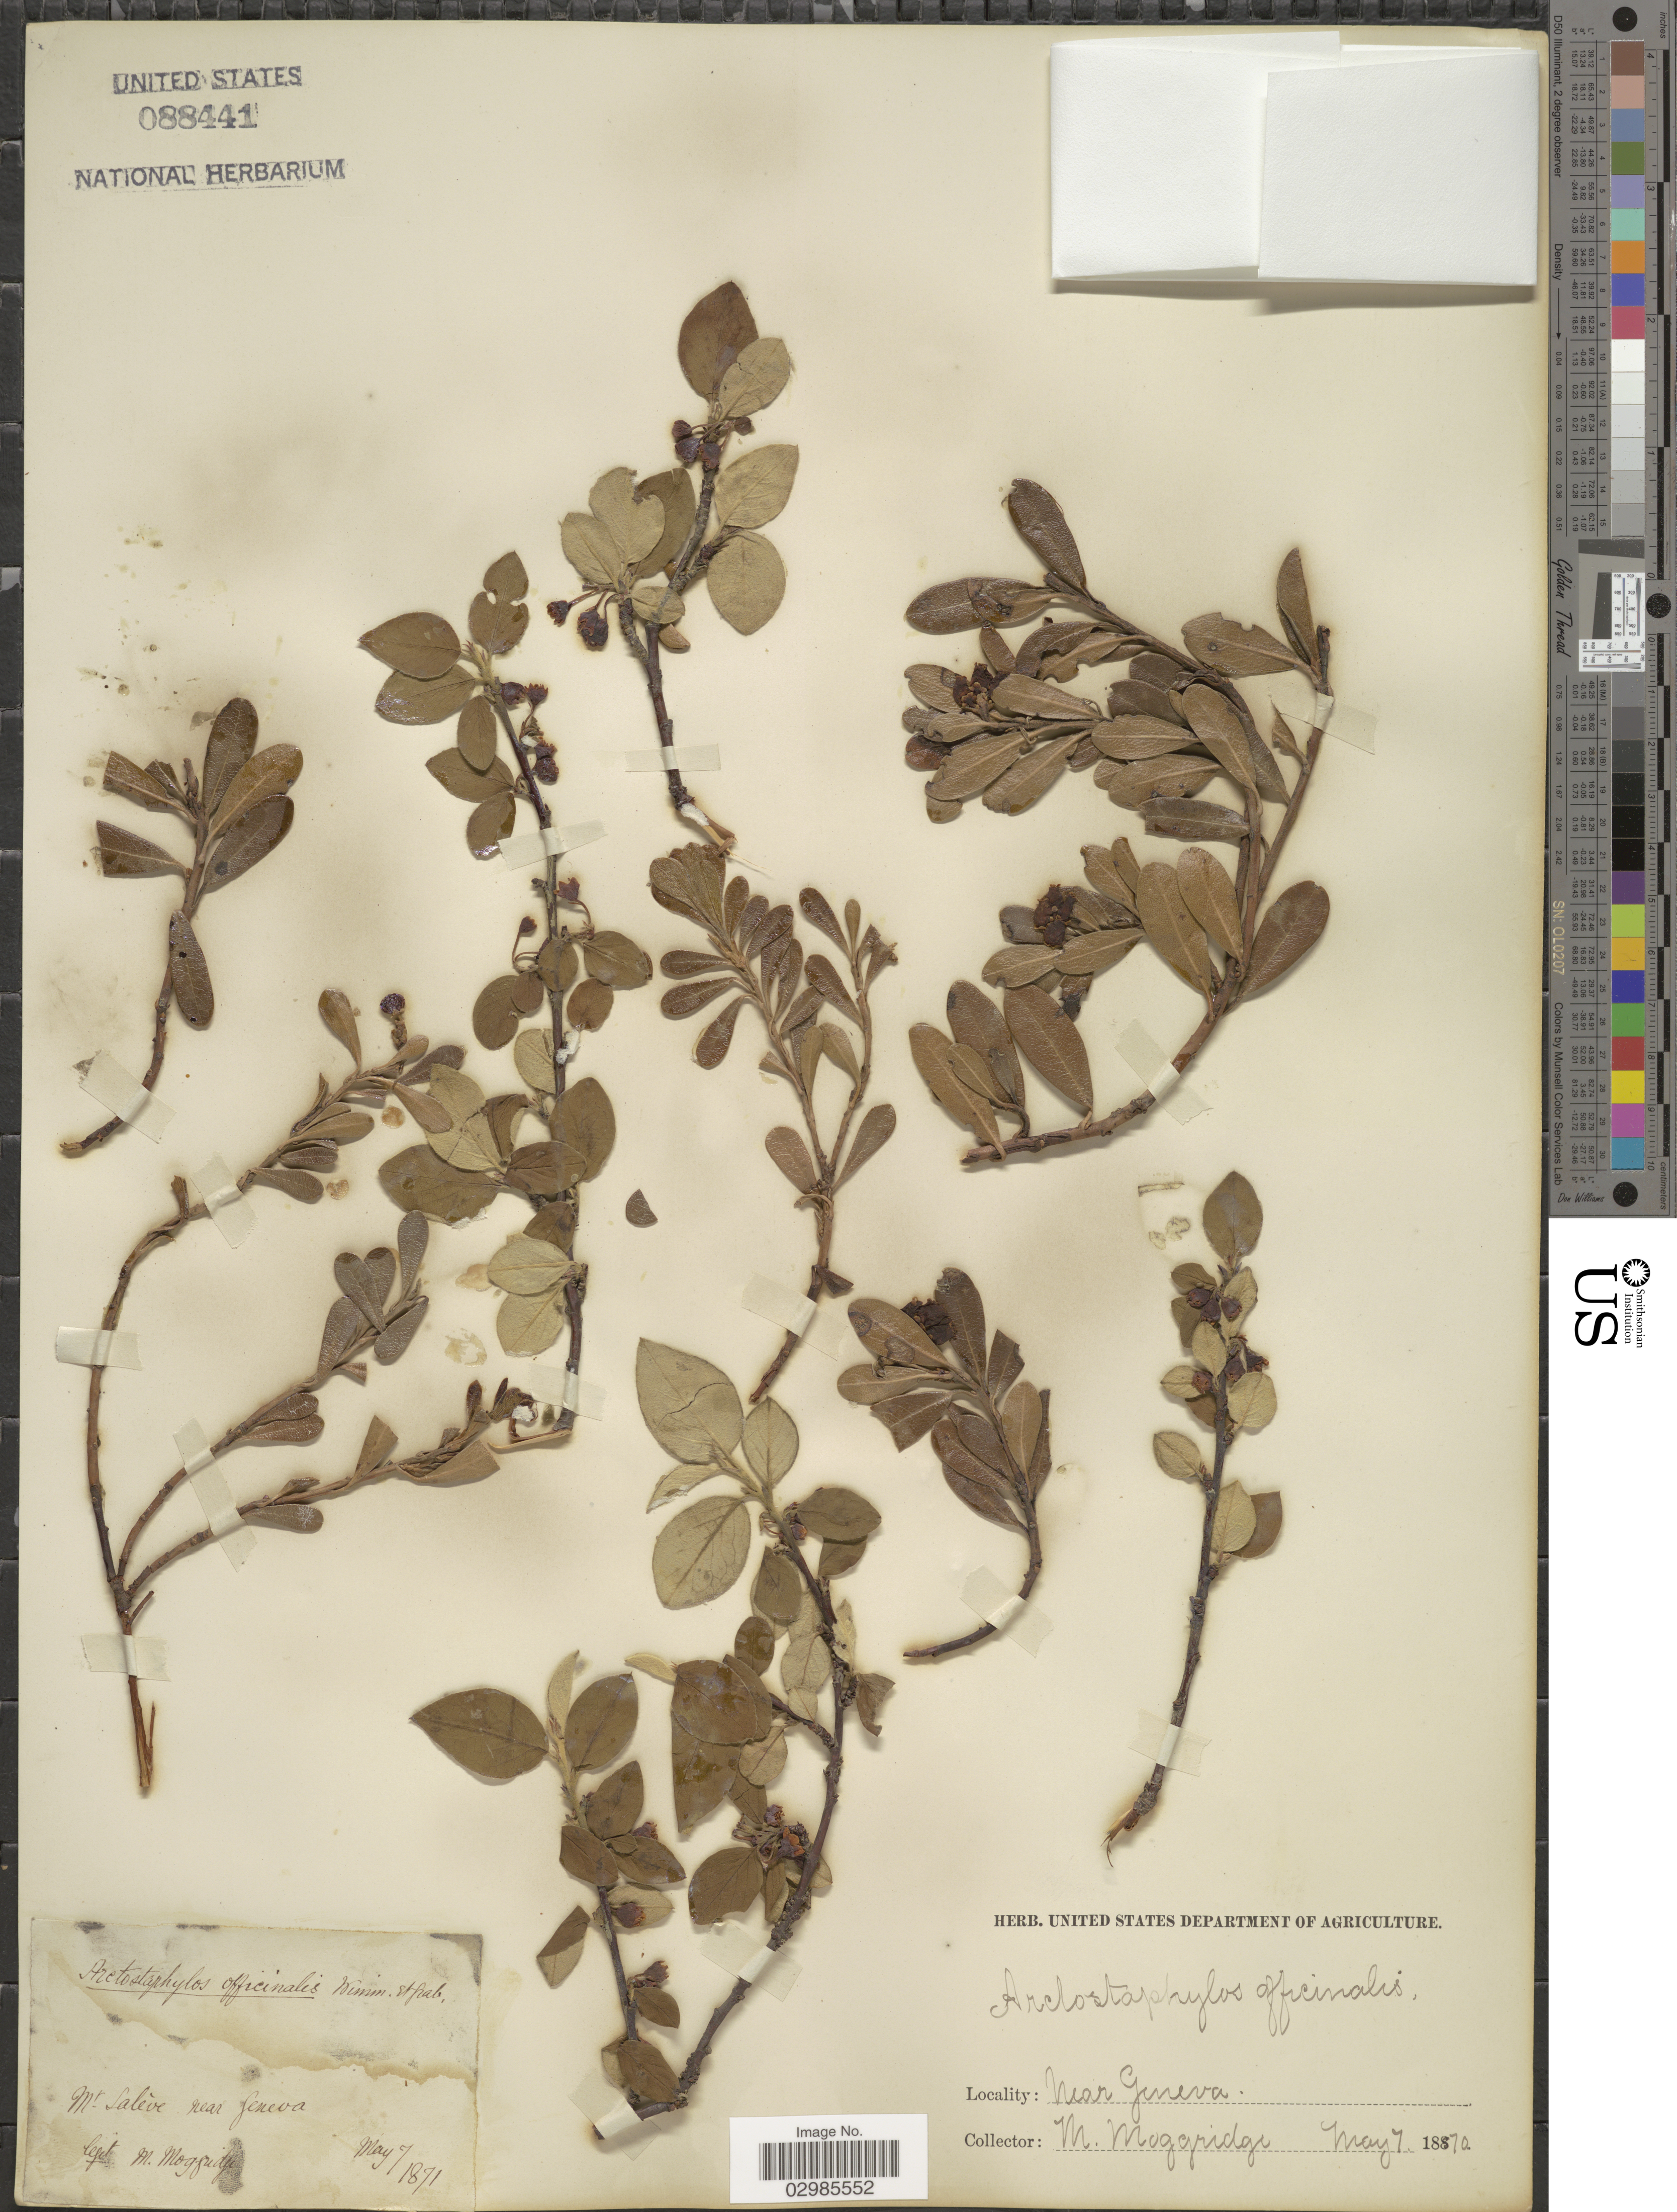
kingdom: Plantae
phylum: Tracheophyta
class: Magnoliopsida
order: Ericales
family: Ericaceae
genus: Arctostaphylos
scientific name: Arctostaphylos officinalis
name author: Wimm. & Grab.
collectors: M. Moggridge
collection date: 1871-05-07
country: Switzerland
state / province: Genève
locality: Mt. Saleve near Geneva.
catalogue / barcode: US 88441